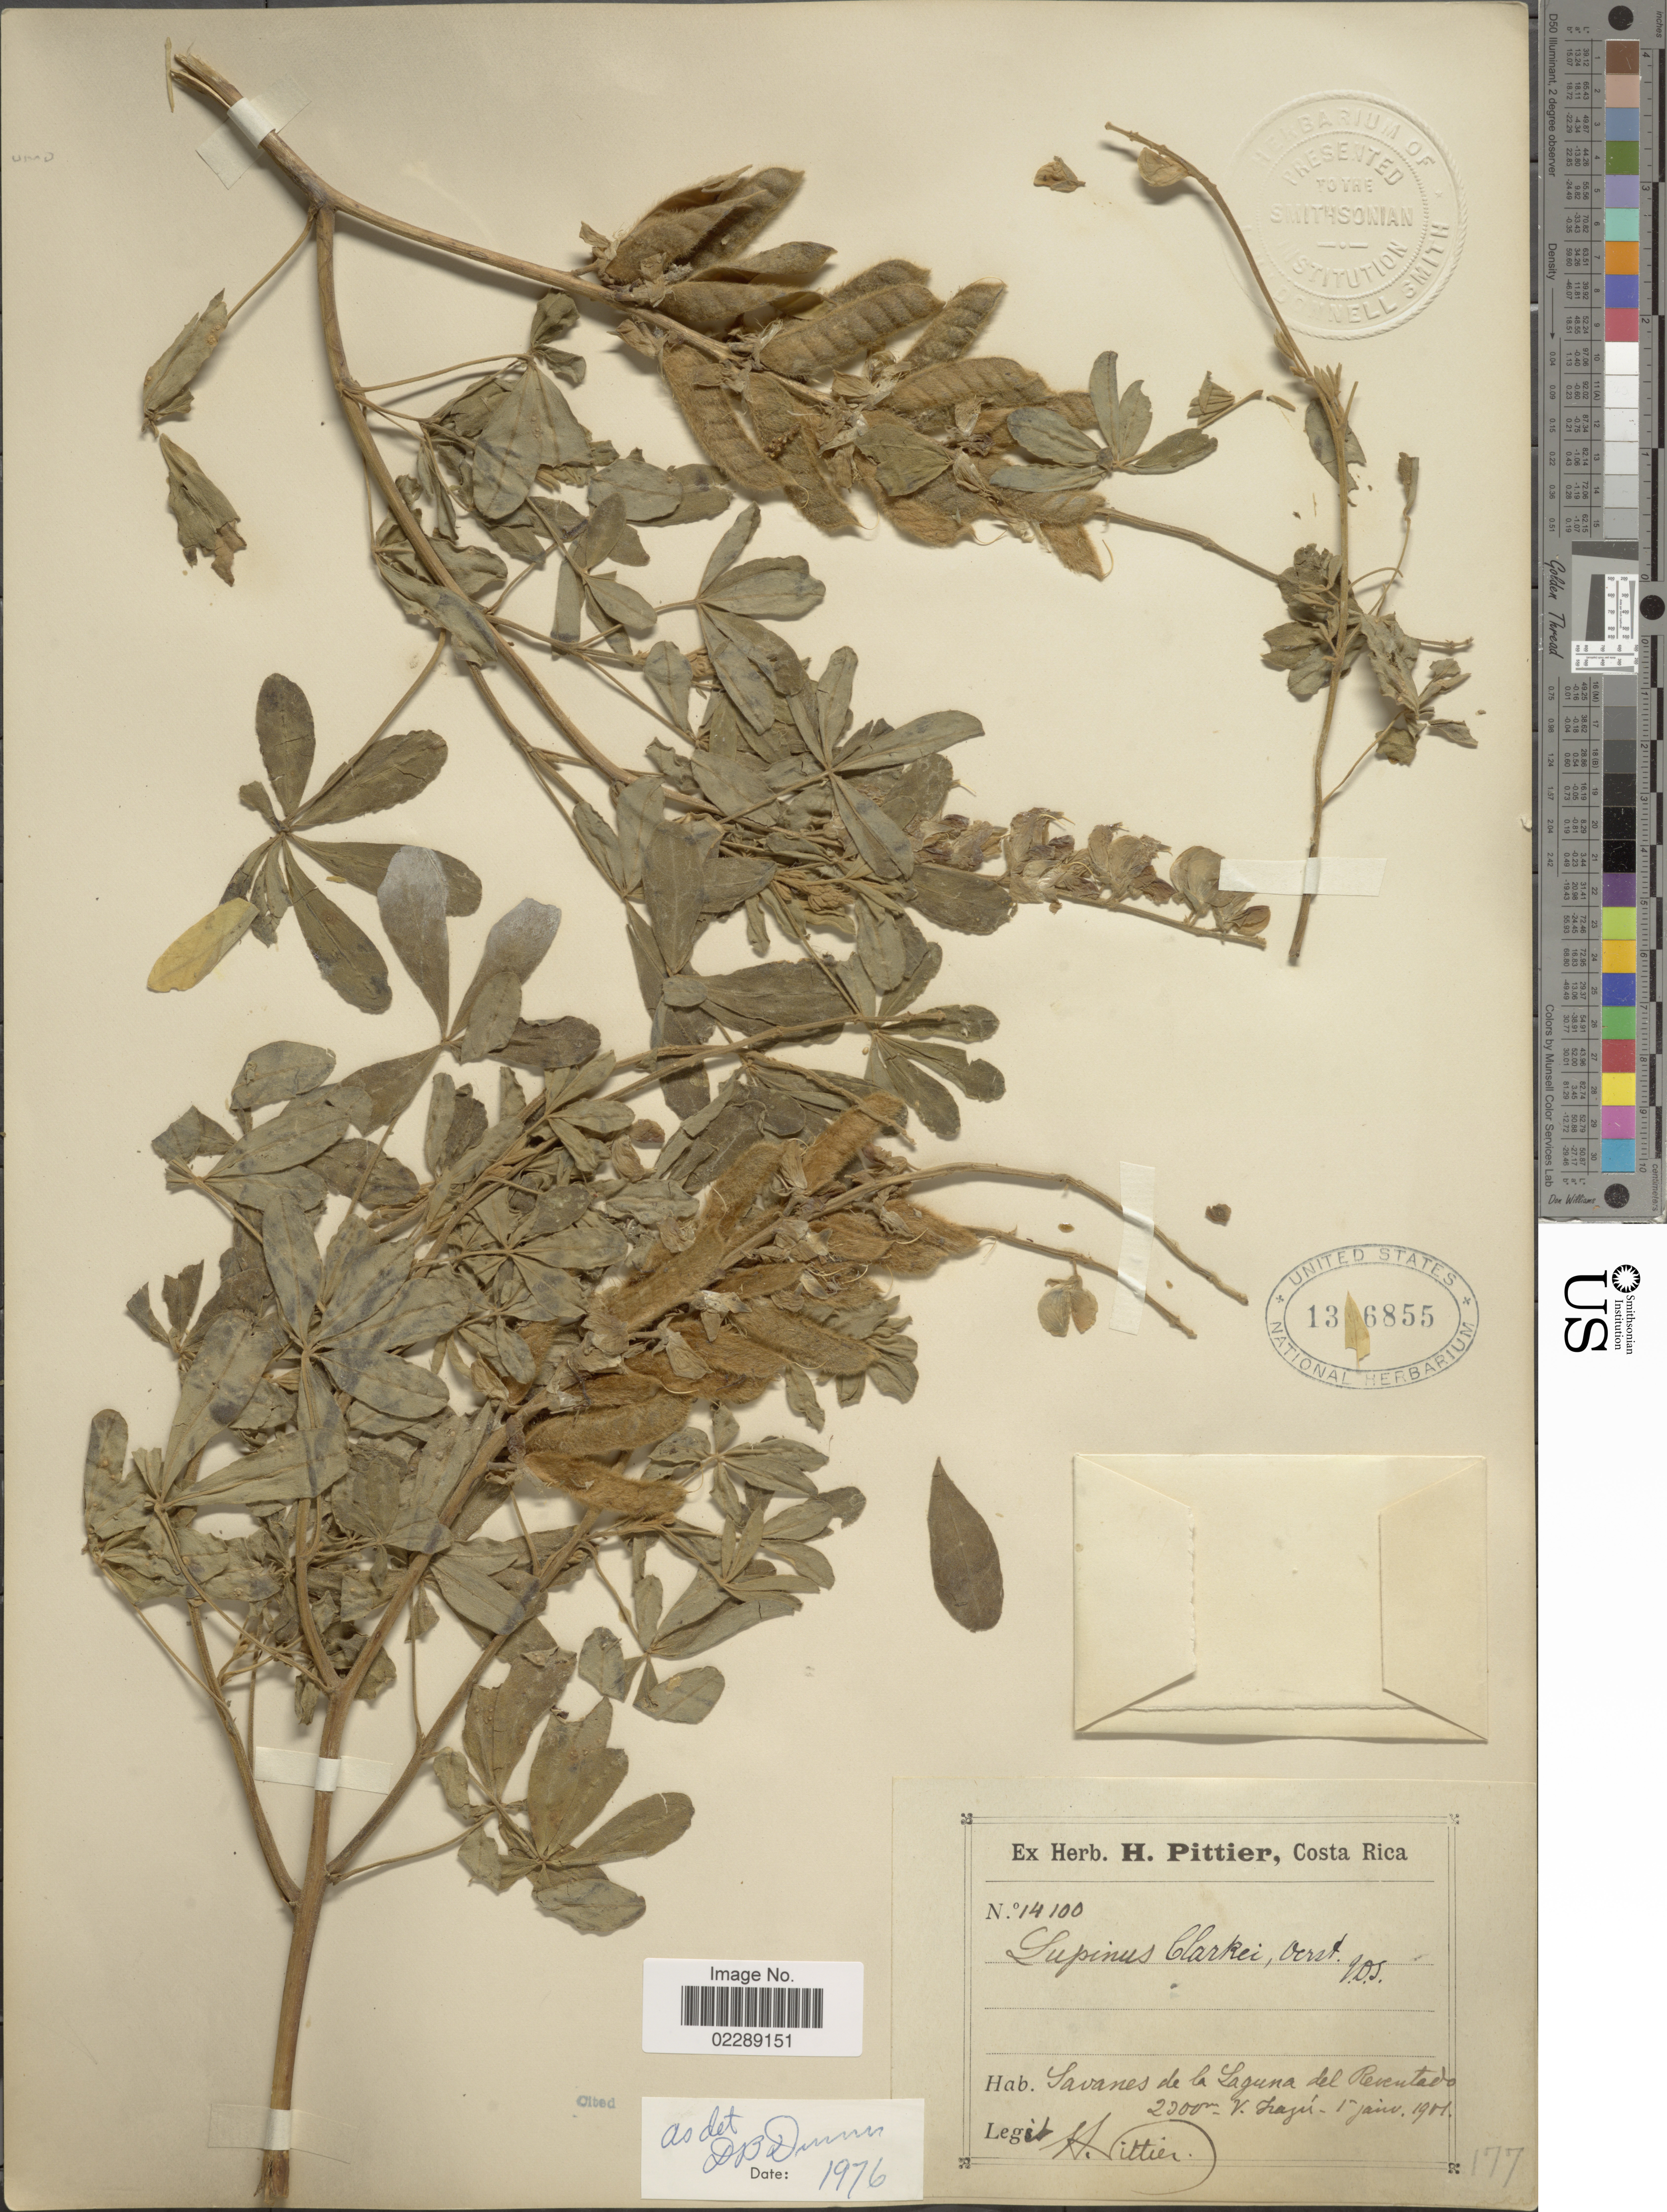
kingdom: Plantae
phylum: Tracheophyta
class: Magnoliopsida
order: Fabales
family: Fabaceae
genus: Lupinus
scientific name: Lupinus clarkei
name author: Oerst.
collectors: H. F. Pittier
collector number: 14100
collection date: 1901-01-01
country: Costa Rica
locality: Savanna de la Laguna del Recuntado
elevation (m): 2200